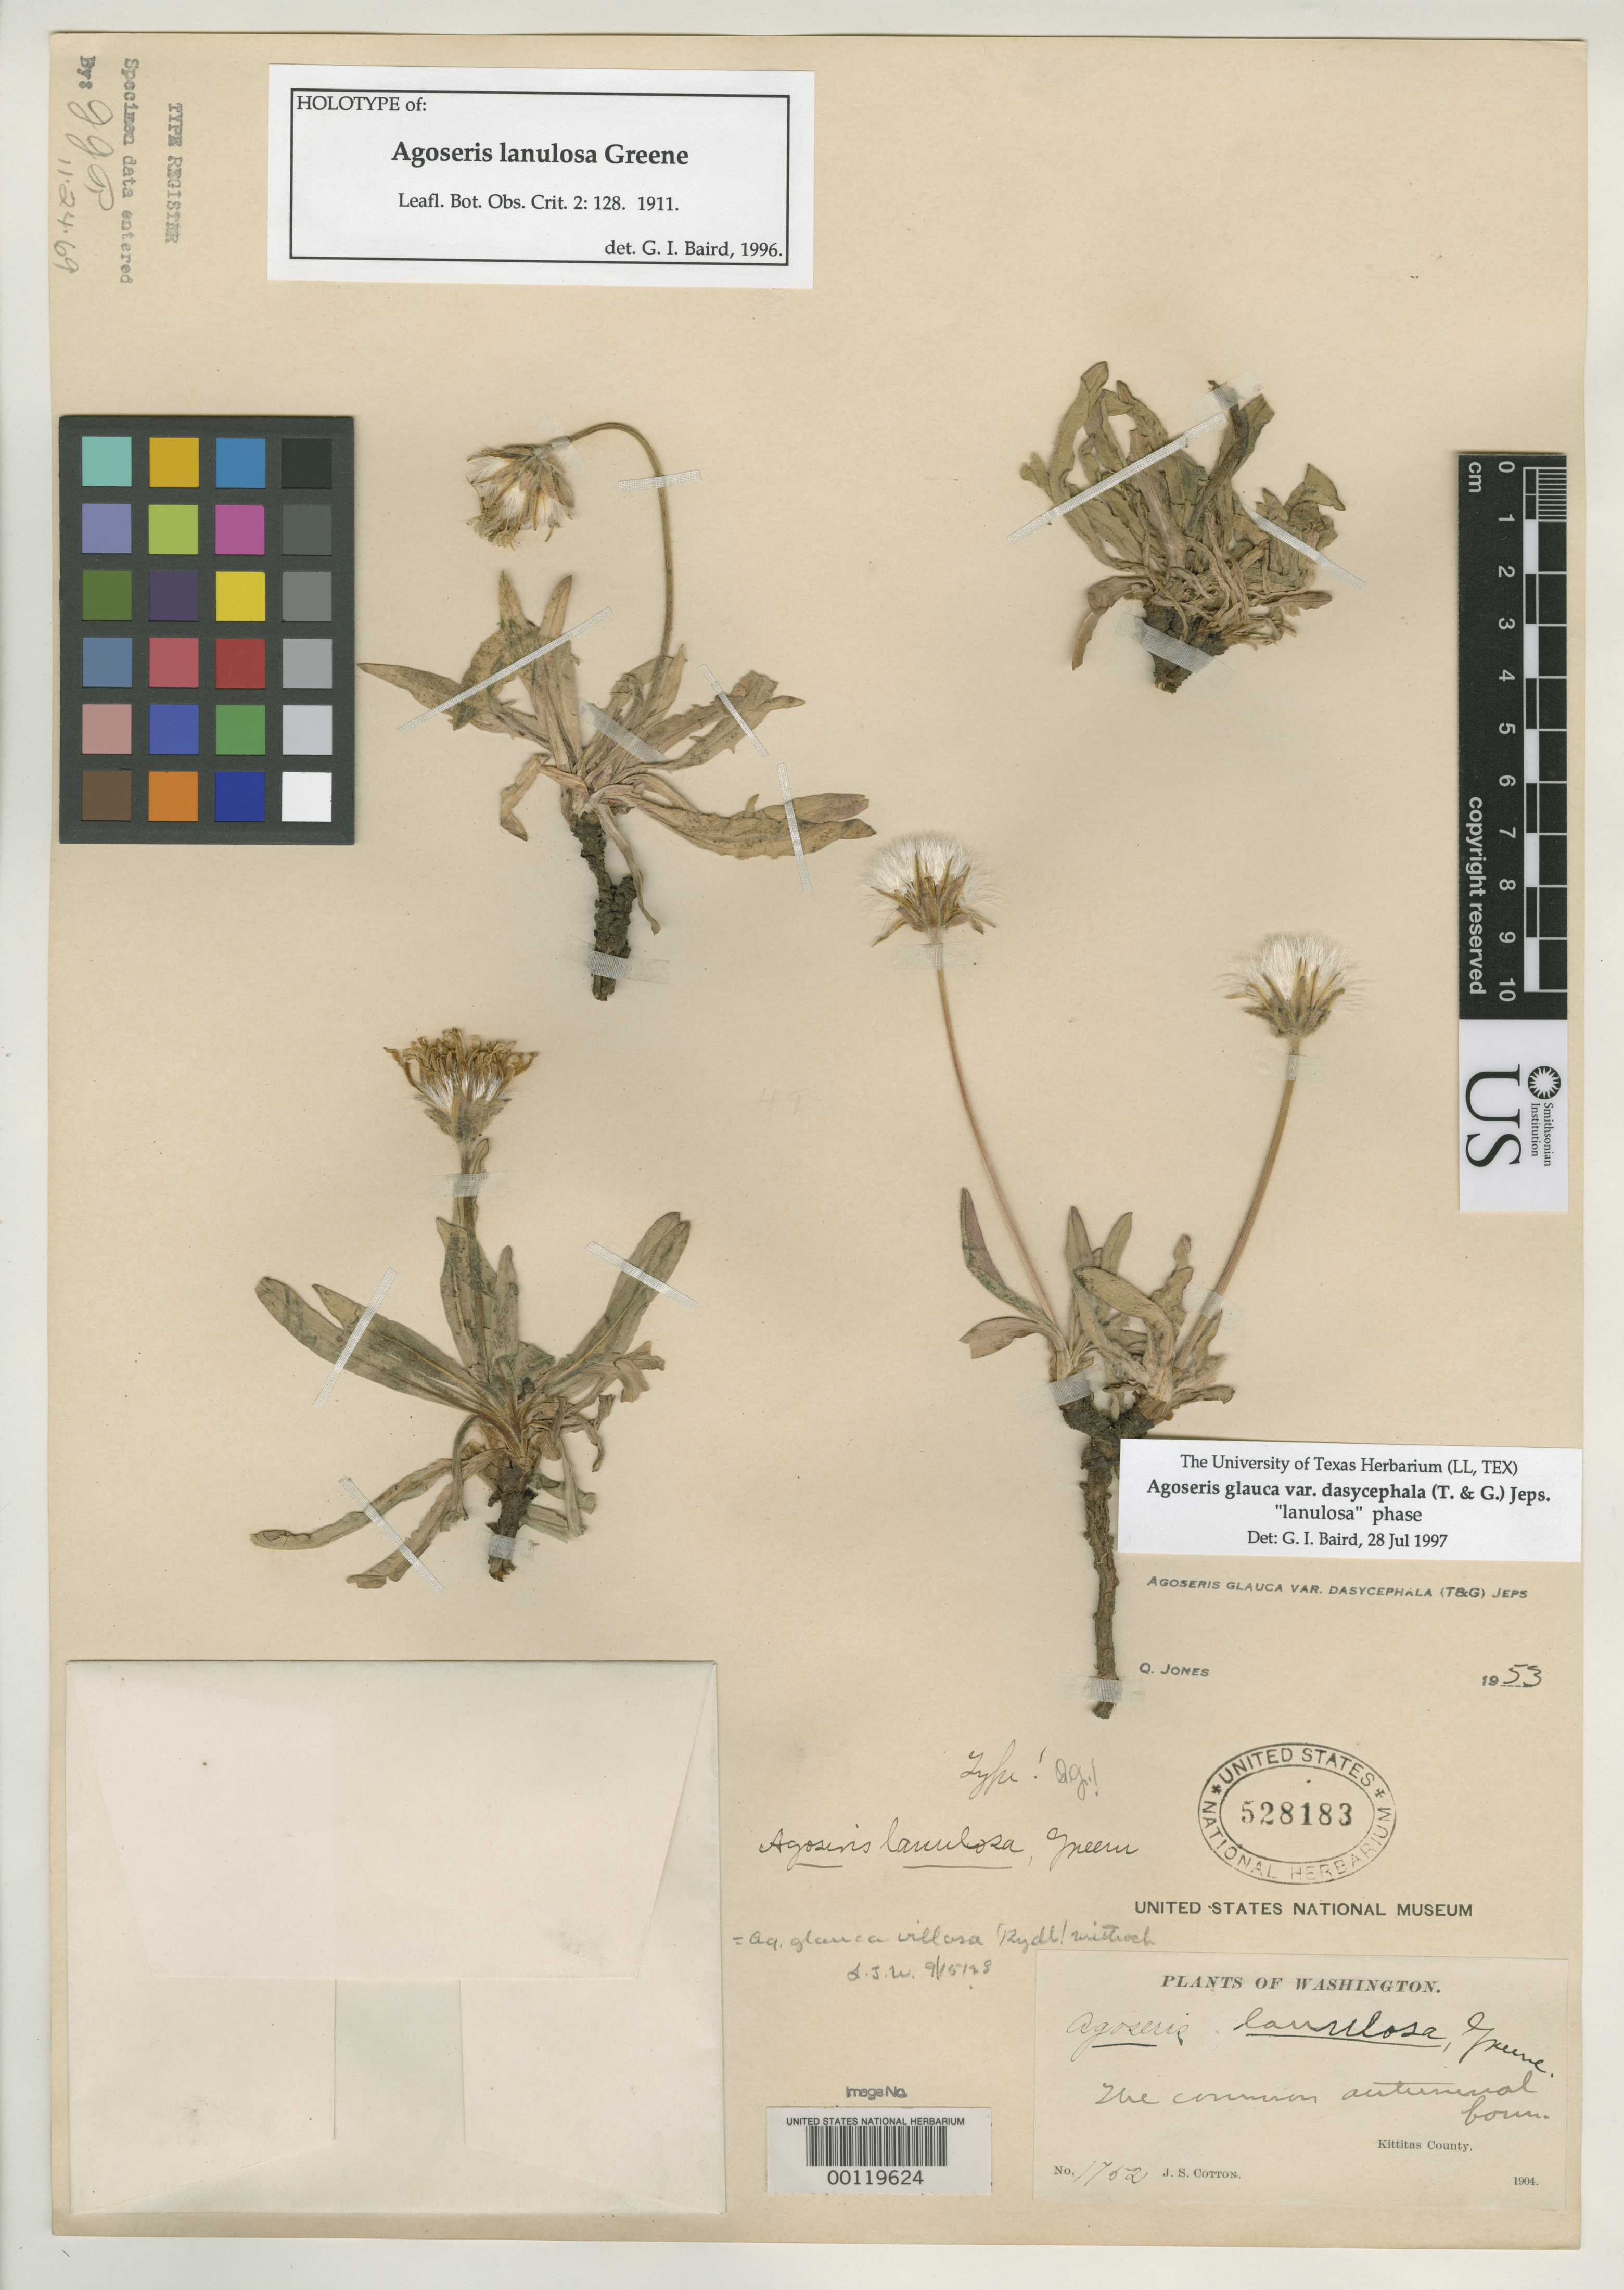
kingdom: Plantae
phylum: Tracheophyta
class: Magnoliopsida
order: Asterales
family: Asteraceae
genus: Agoseris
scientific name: Agoseris lanulosa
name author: Greene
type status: Holotype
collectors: J. S. Cotton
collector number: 1752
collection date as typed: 1904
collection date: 1904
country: United States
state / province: Washington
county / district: Kittitas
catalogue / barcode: US 528183